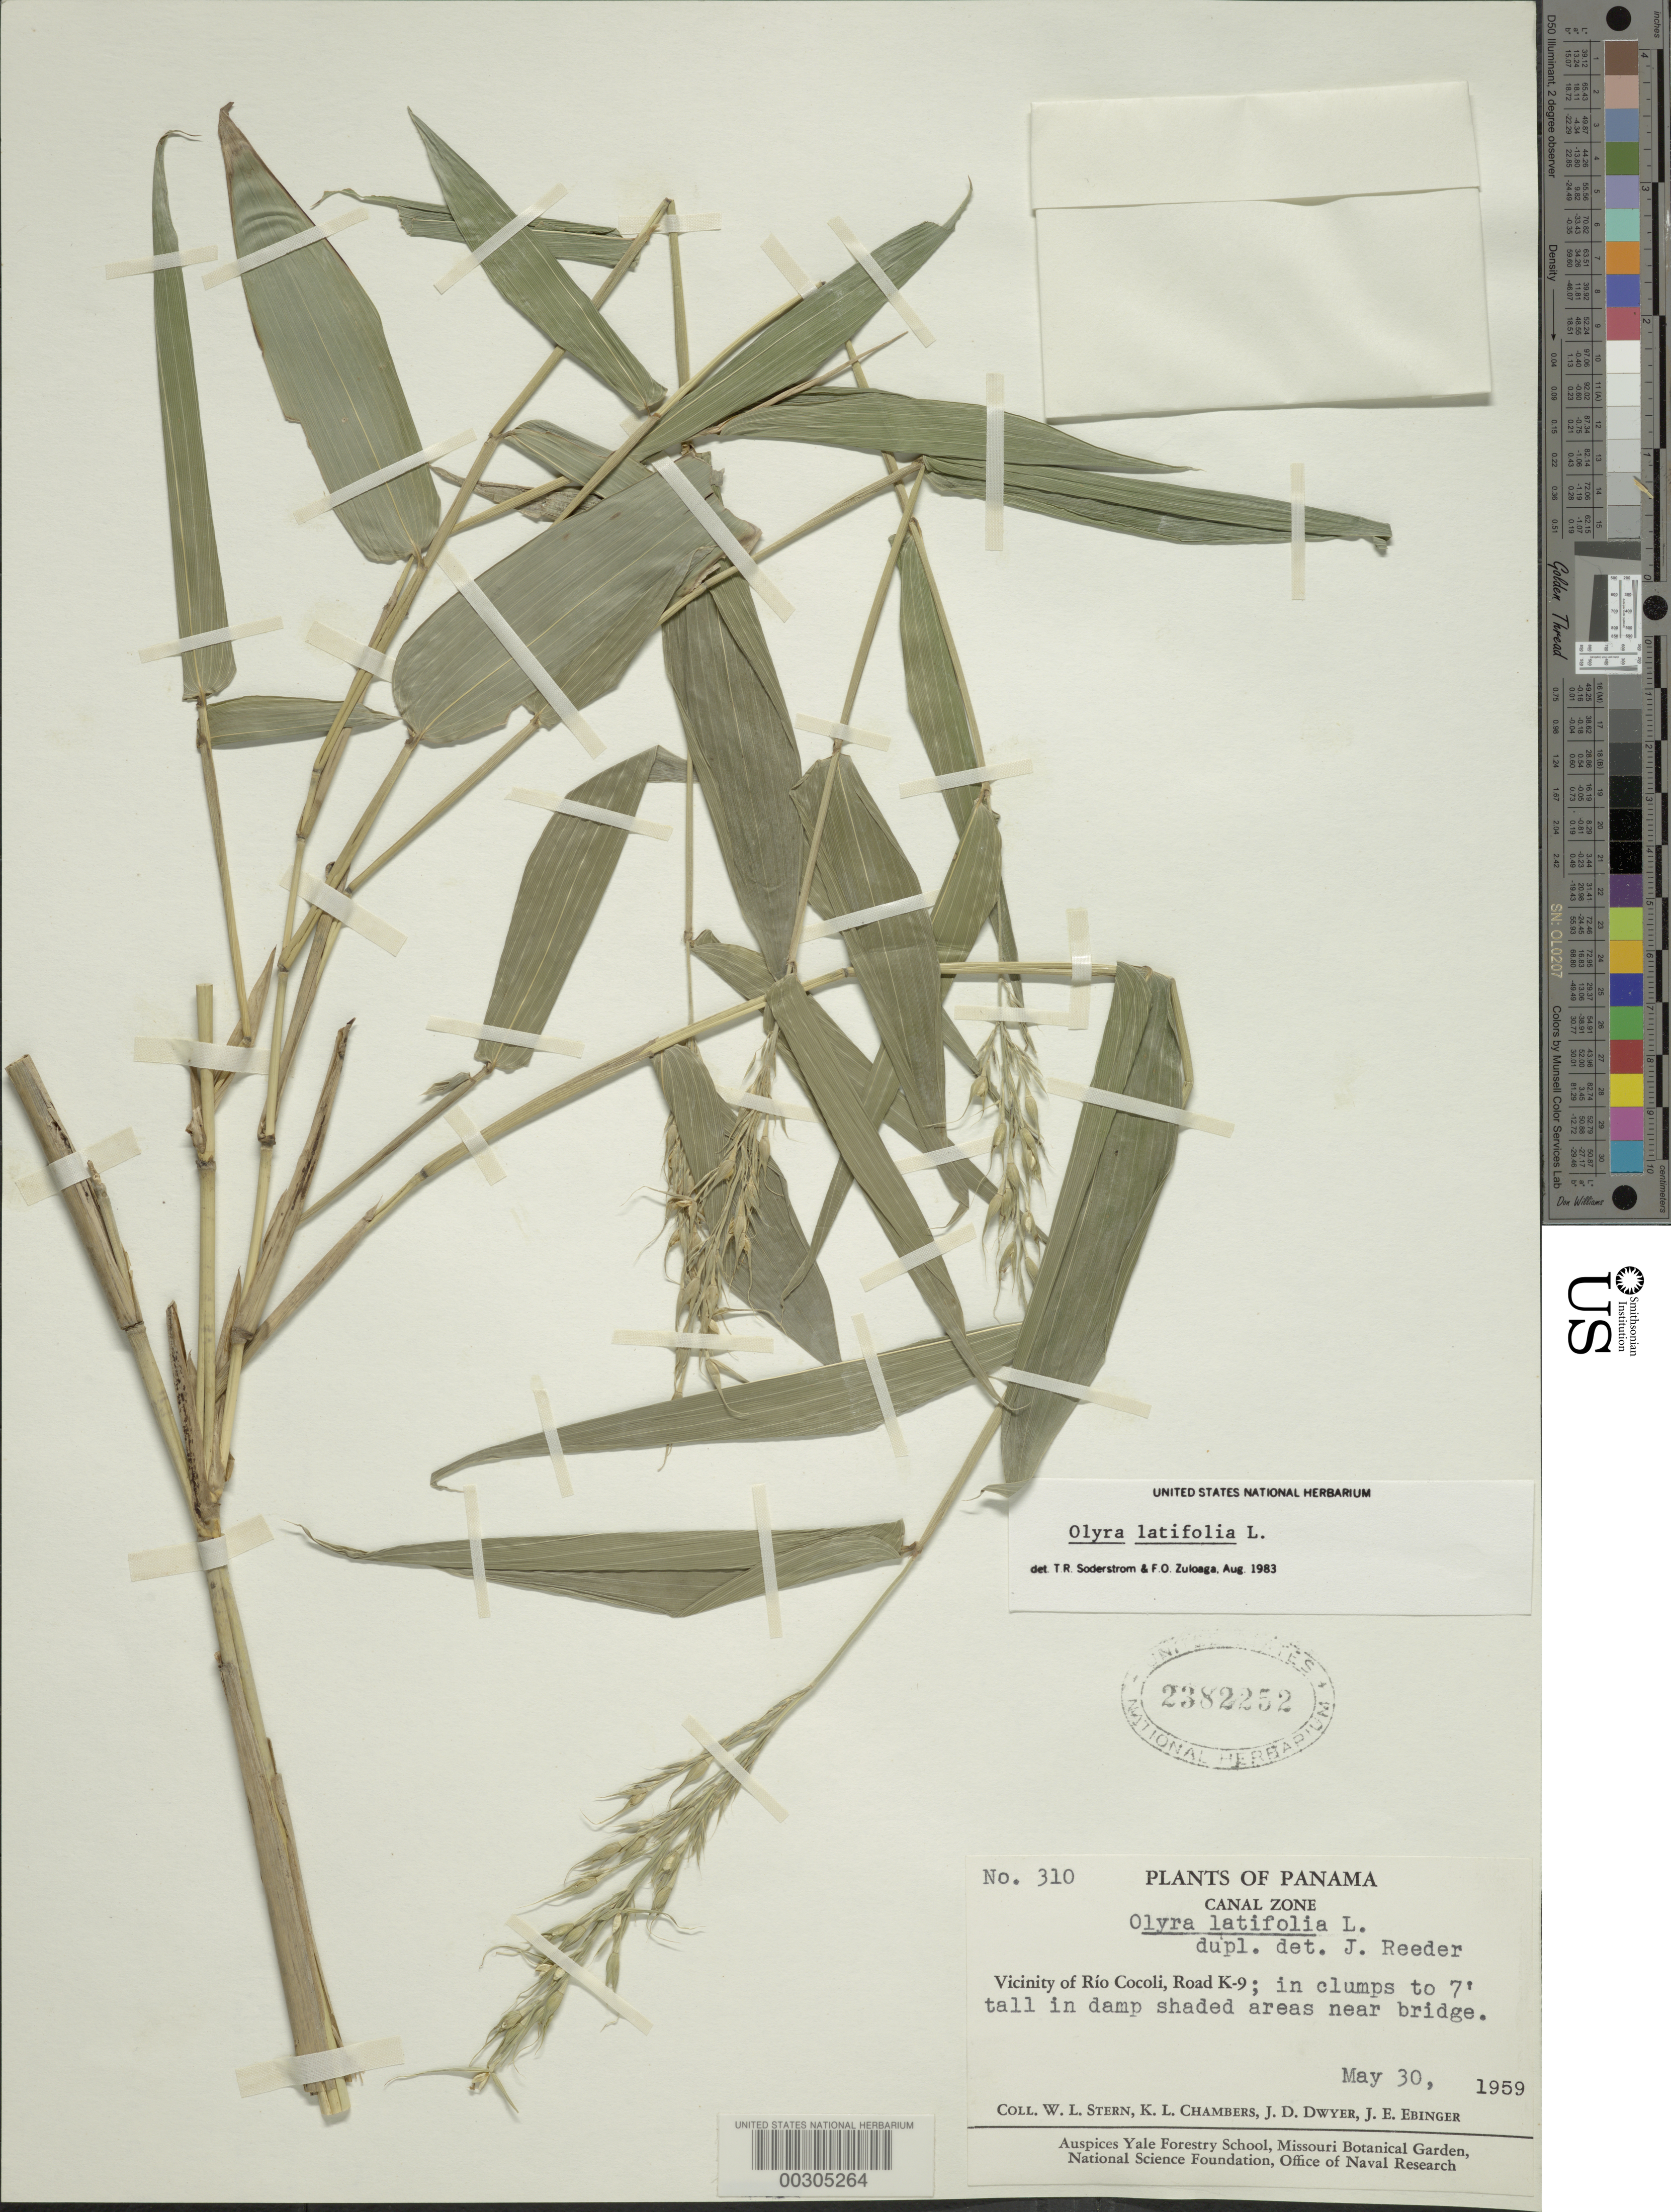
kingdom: Plantae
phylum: Tracheophyta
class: Liliopsida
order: Poales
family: Poaceae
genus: Olyra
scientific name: Olyra latifolia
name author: L.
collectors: W. L. Stern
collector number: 310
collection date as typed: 30 May 1959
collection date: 1959-05-30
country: Panama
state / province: Panamá Oeste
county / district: Canal Zone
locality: Rio Cocoli, road K-9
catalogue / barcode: US 2382252